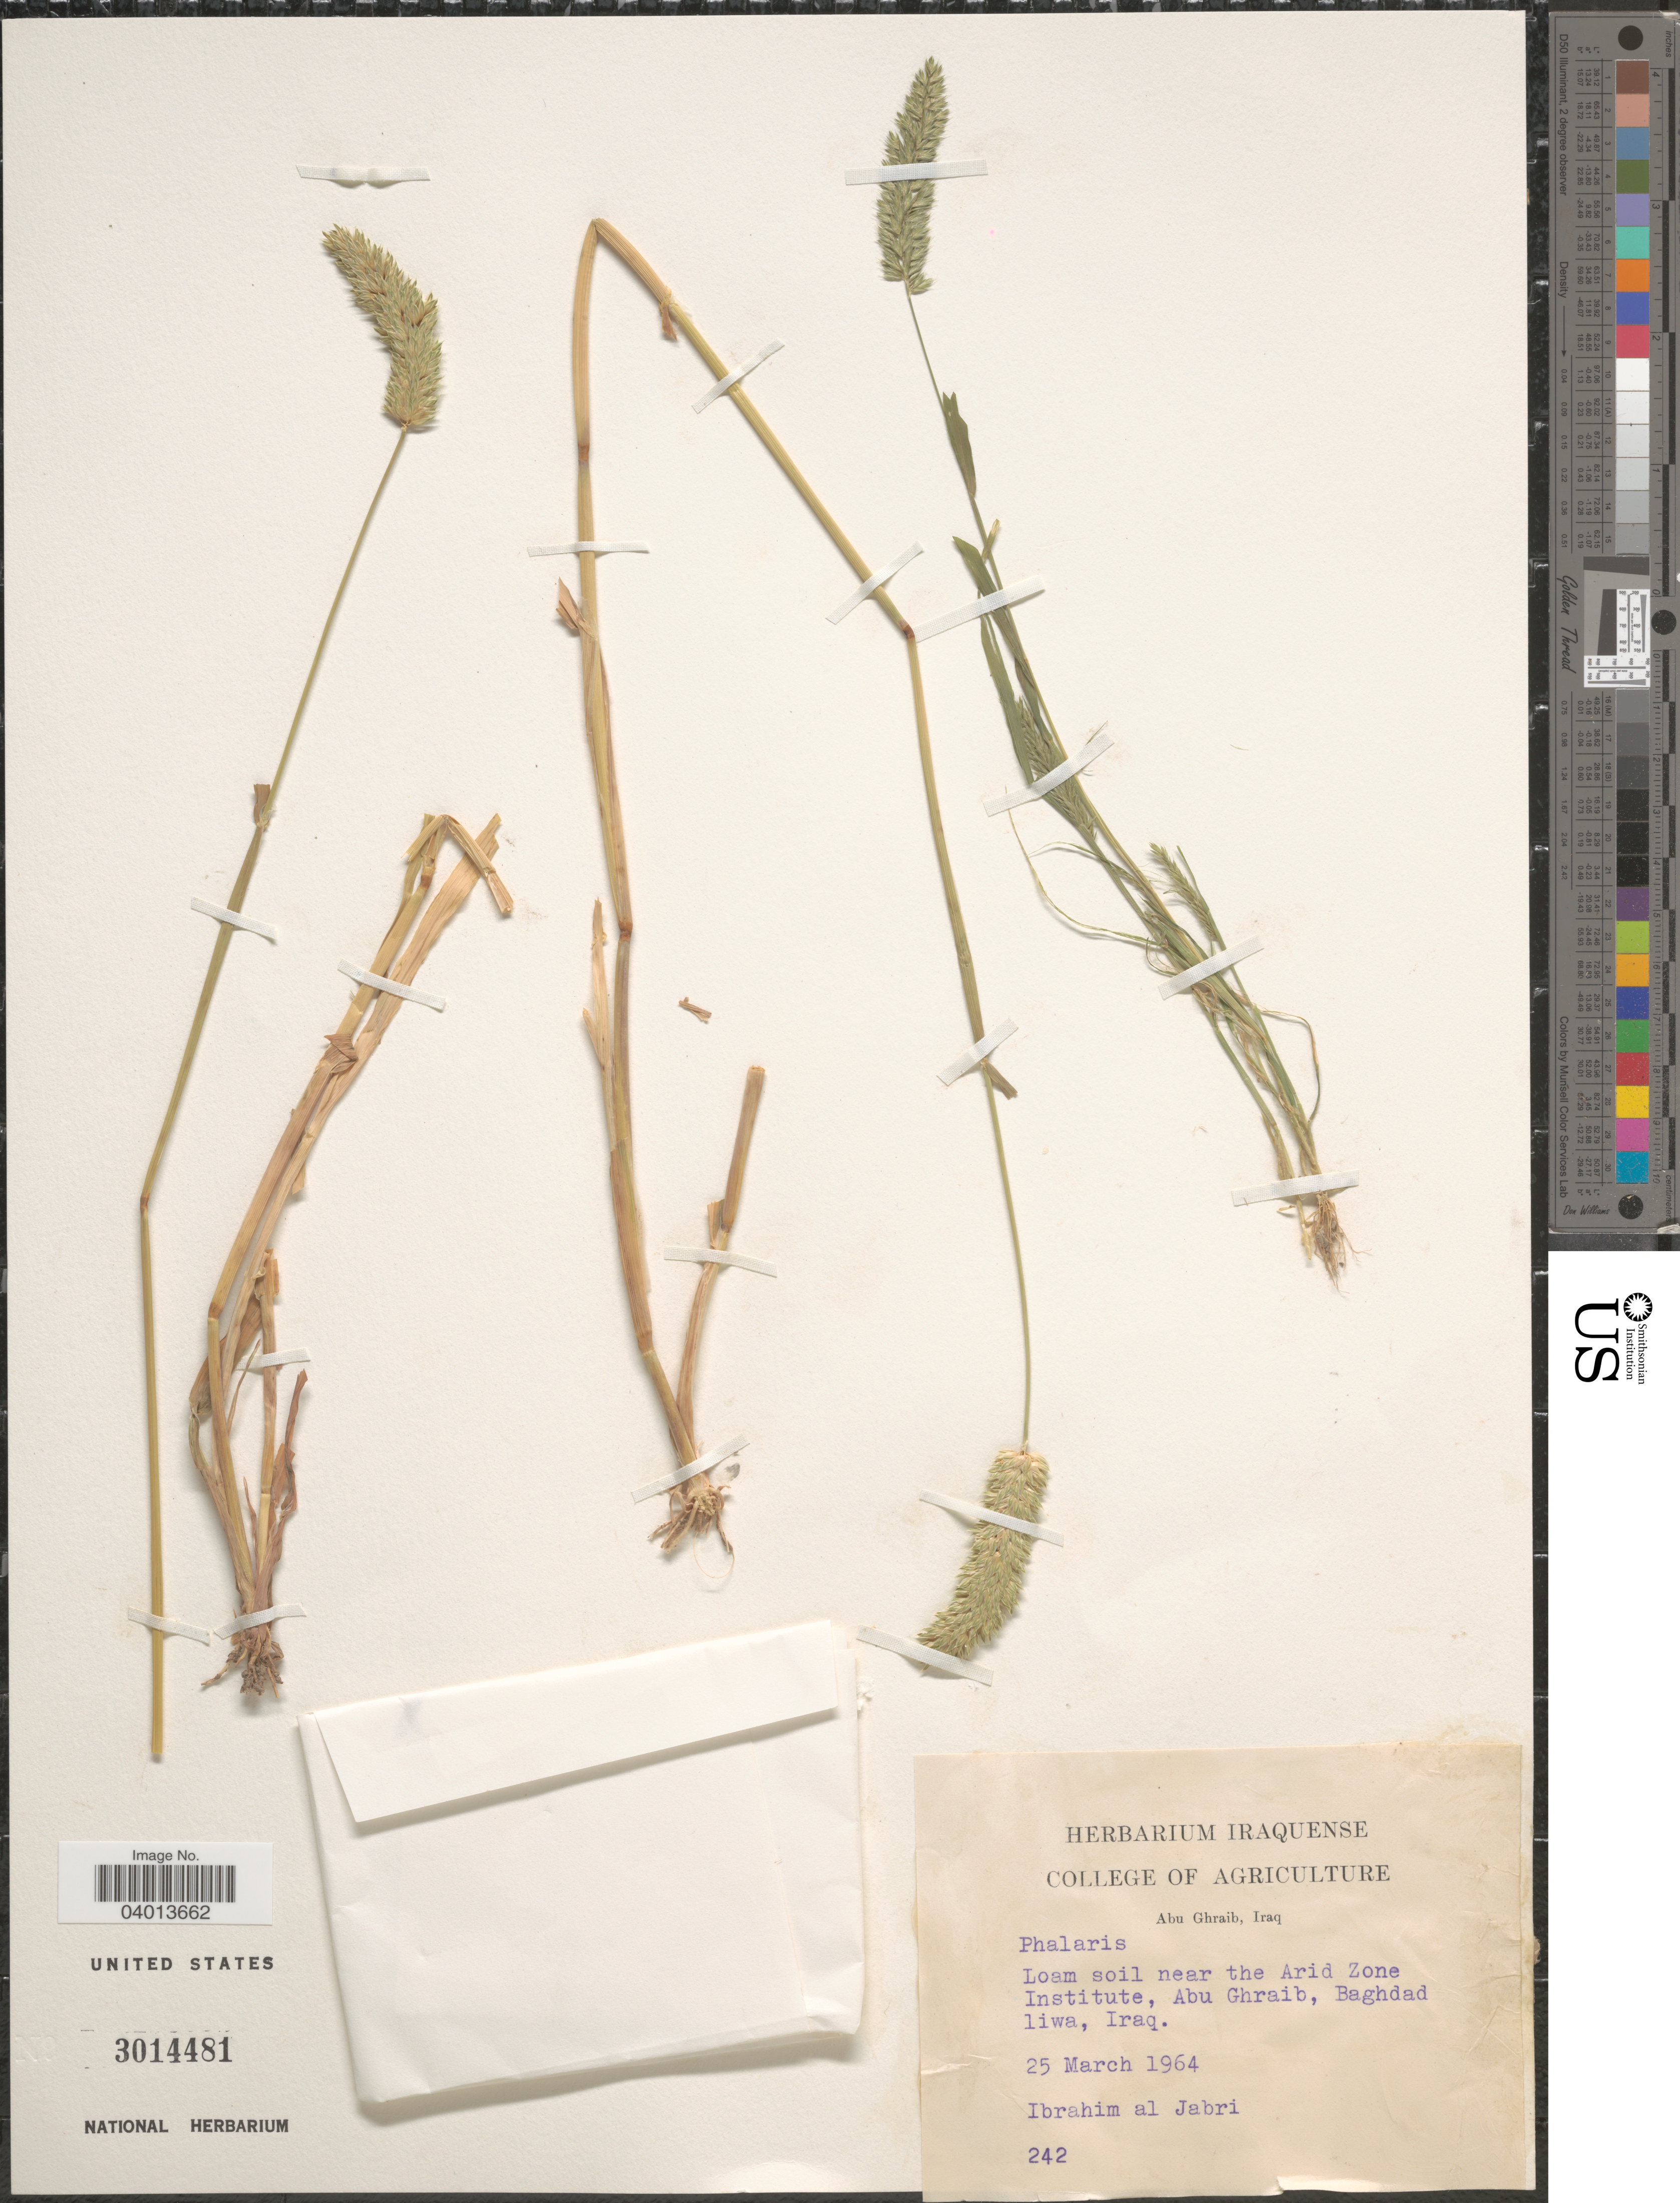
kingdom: Plantae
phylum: Tracheophyta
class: Liliopsida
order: Poales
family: Poaceae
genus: Phalaris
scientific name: Phalaris sp.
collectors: I. Jabri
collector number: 242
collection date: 1964-03-25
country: Iraq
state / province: Baghdad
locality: Loam soil near the Arid Zone Institute, Abu Ghraib, Baghdad liwa.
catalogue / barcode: US 3014481